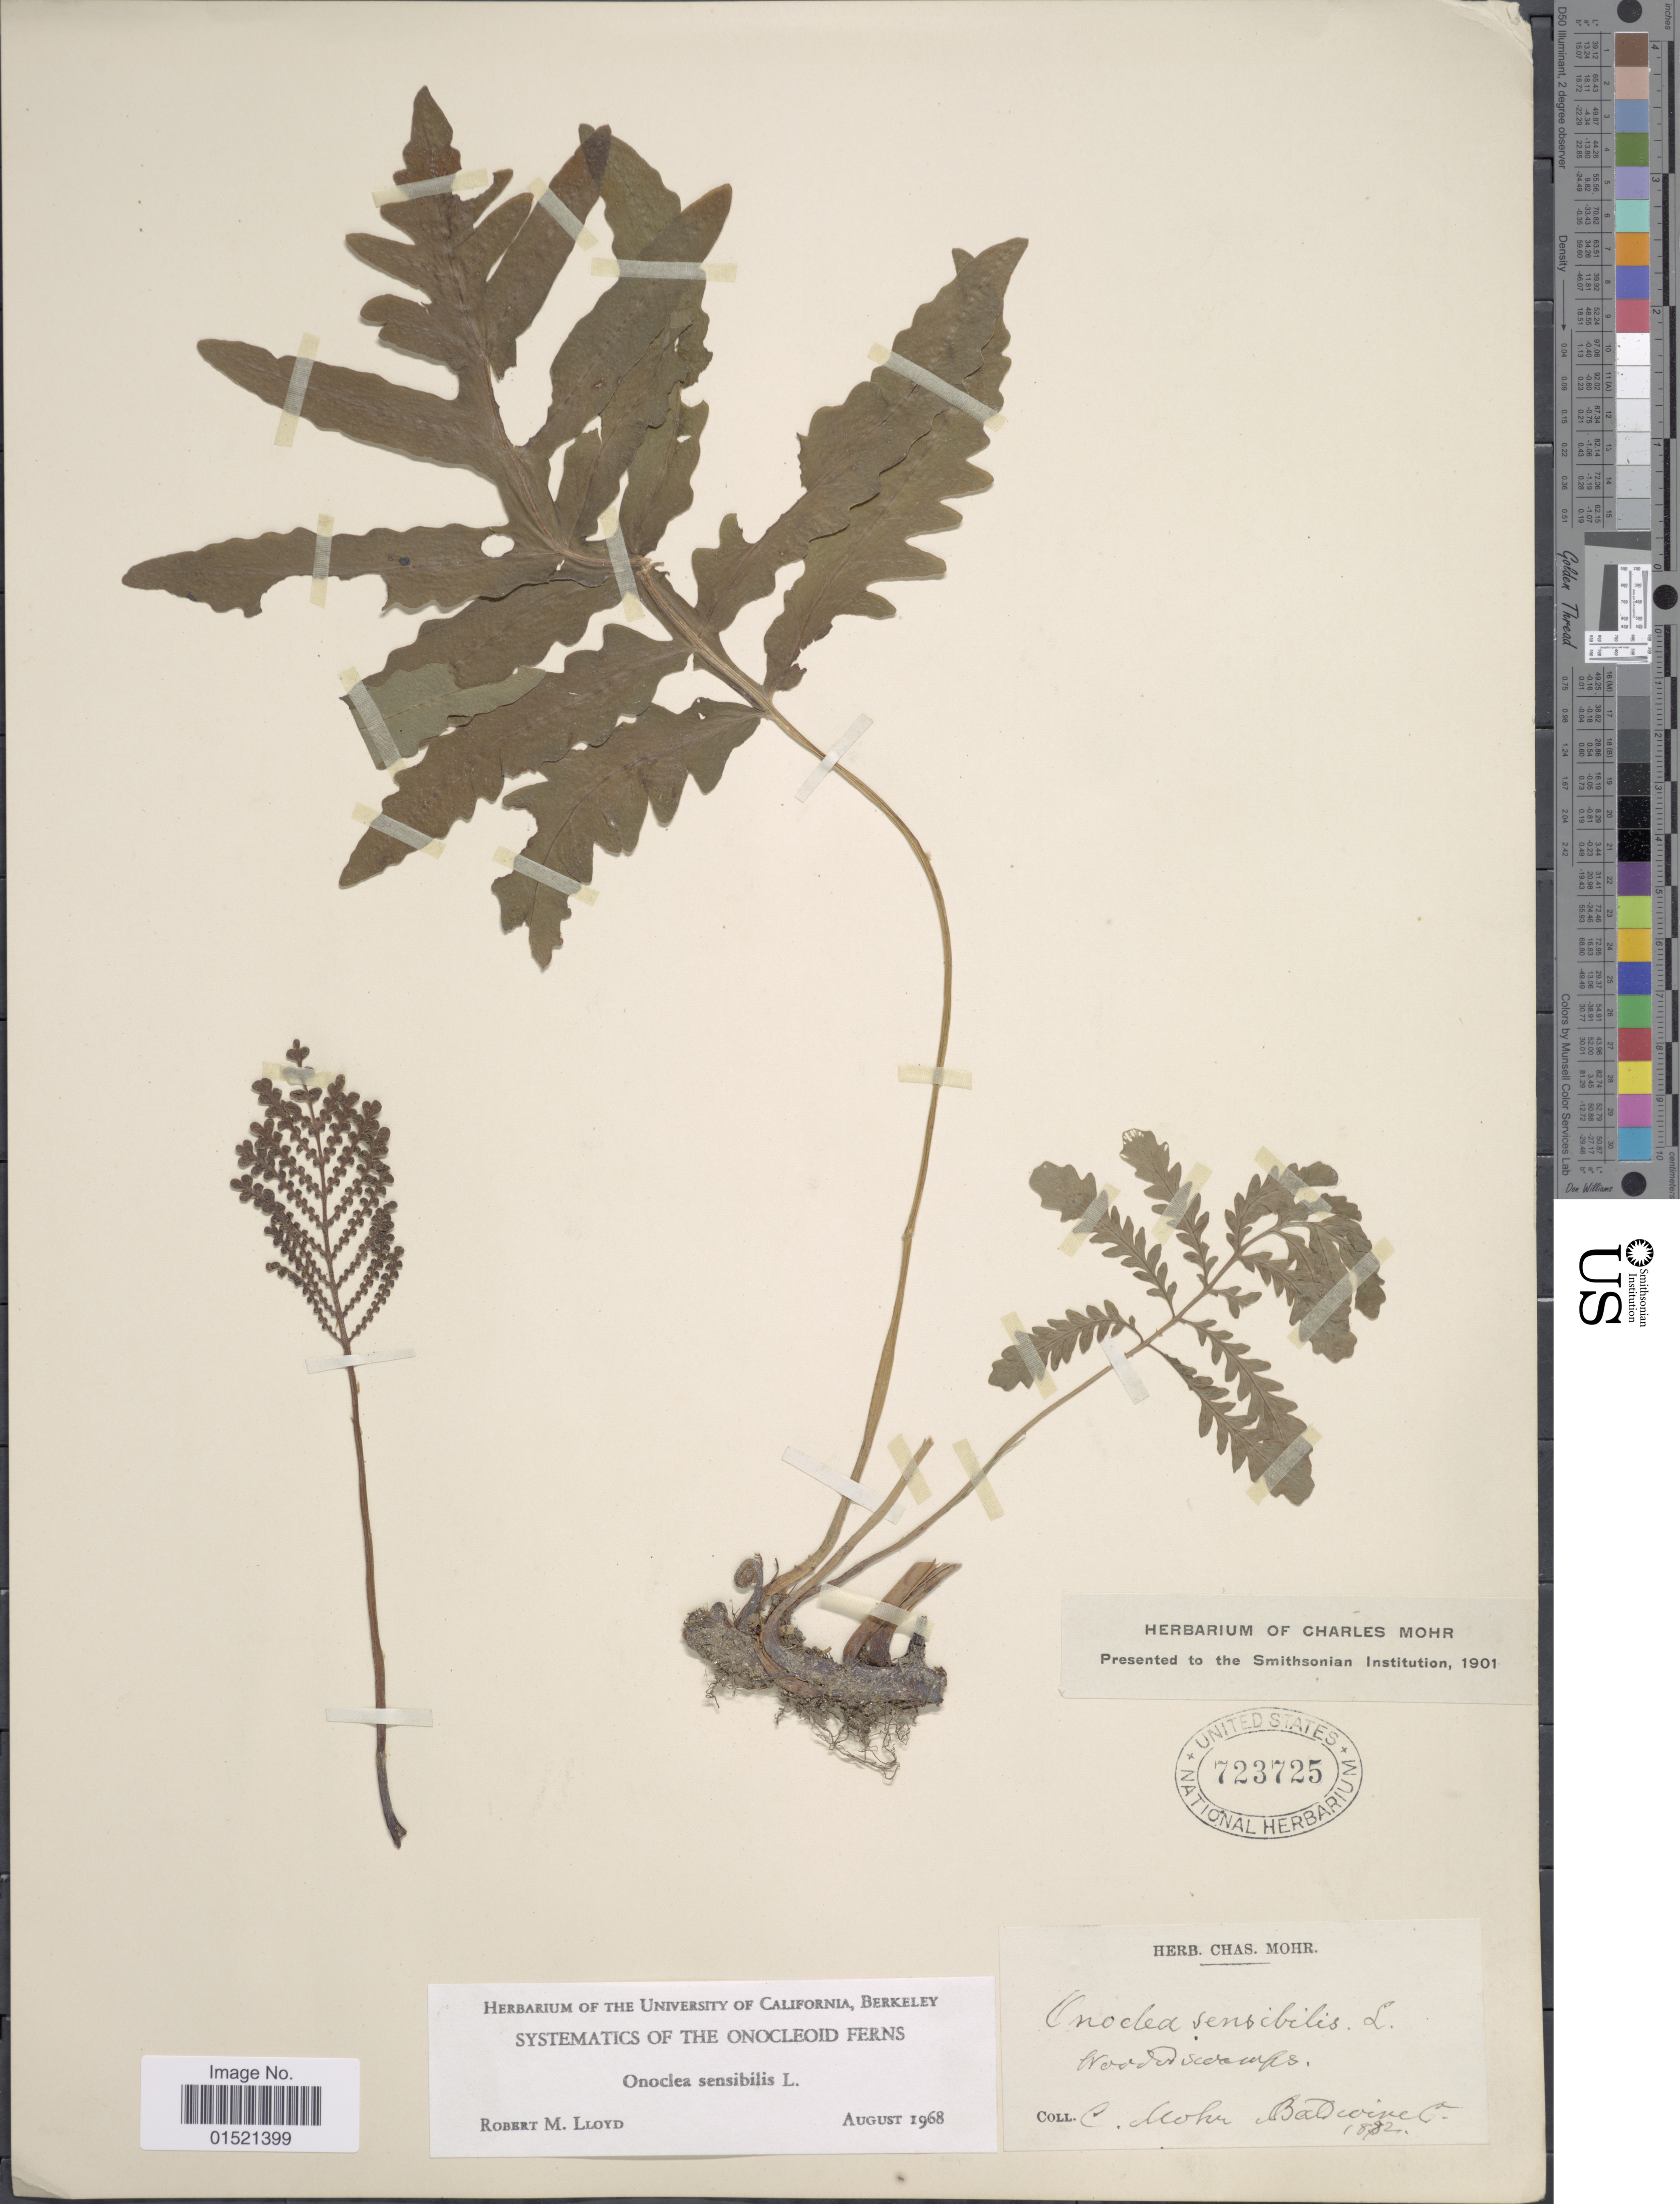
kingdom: Plantae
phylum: Tracheophyta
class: Polypodiopsida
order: Polypodiales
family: Onocleaceae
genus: Onoclea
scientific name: Onoclea sensibilis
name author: L.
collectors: C. T. Mohr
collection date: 1882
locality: Baldwine [interpreted]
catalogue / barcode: US 723725